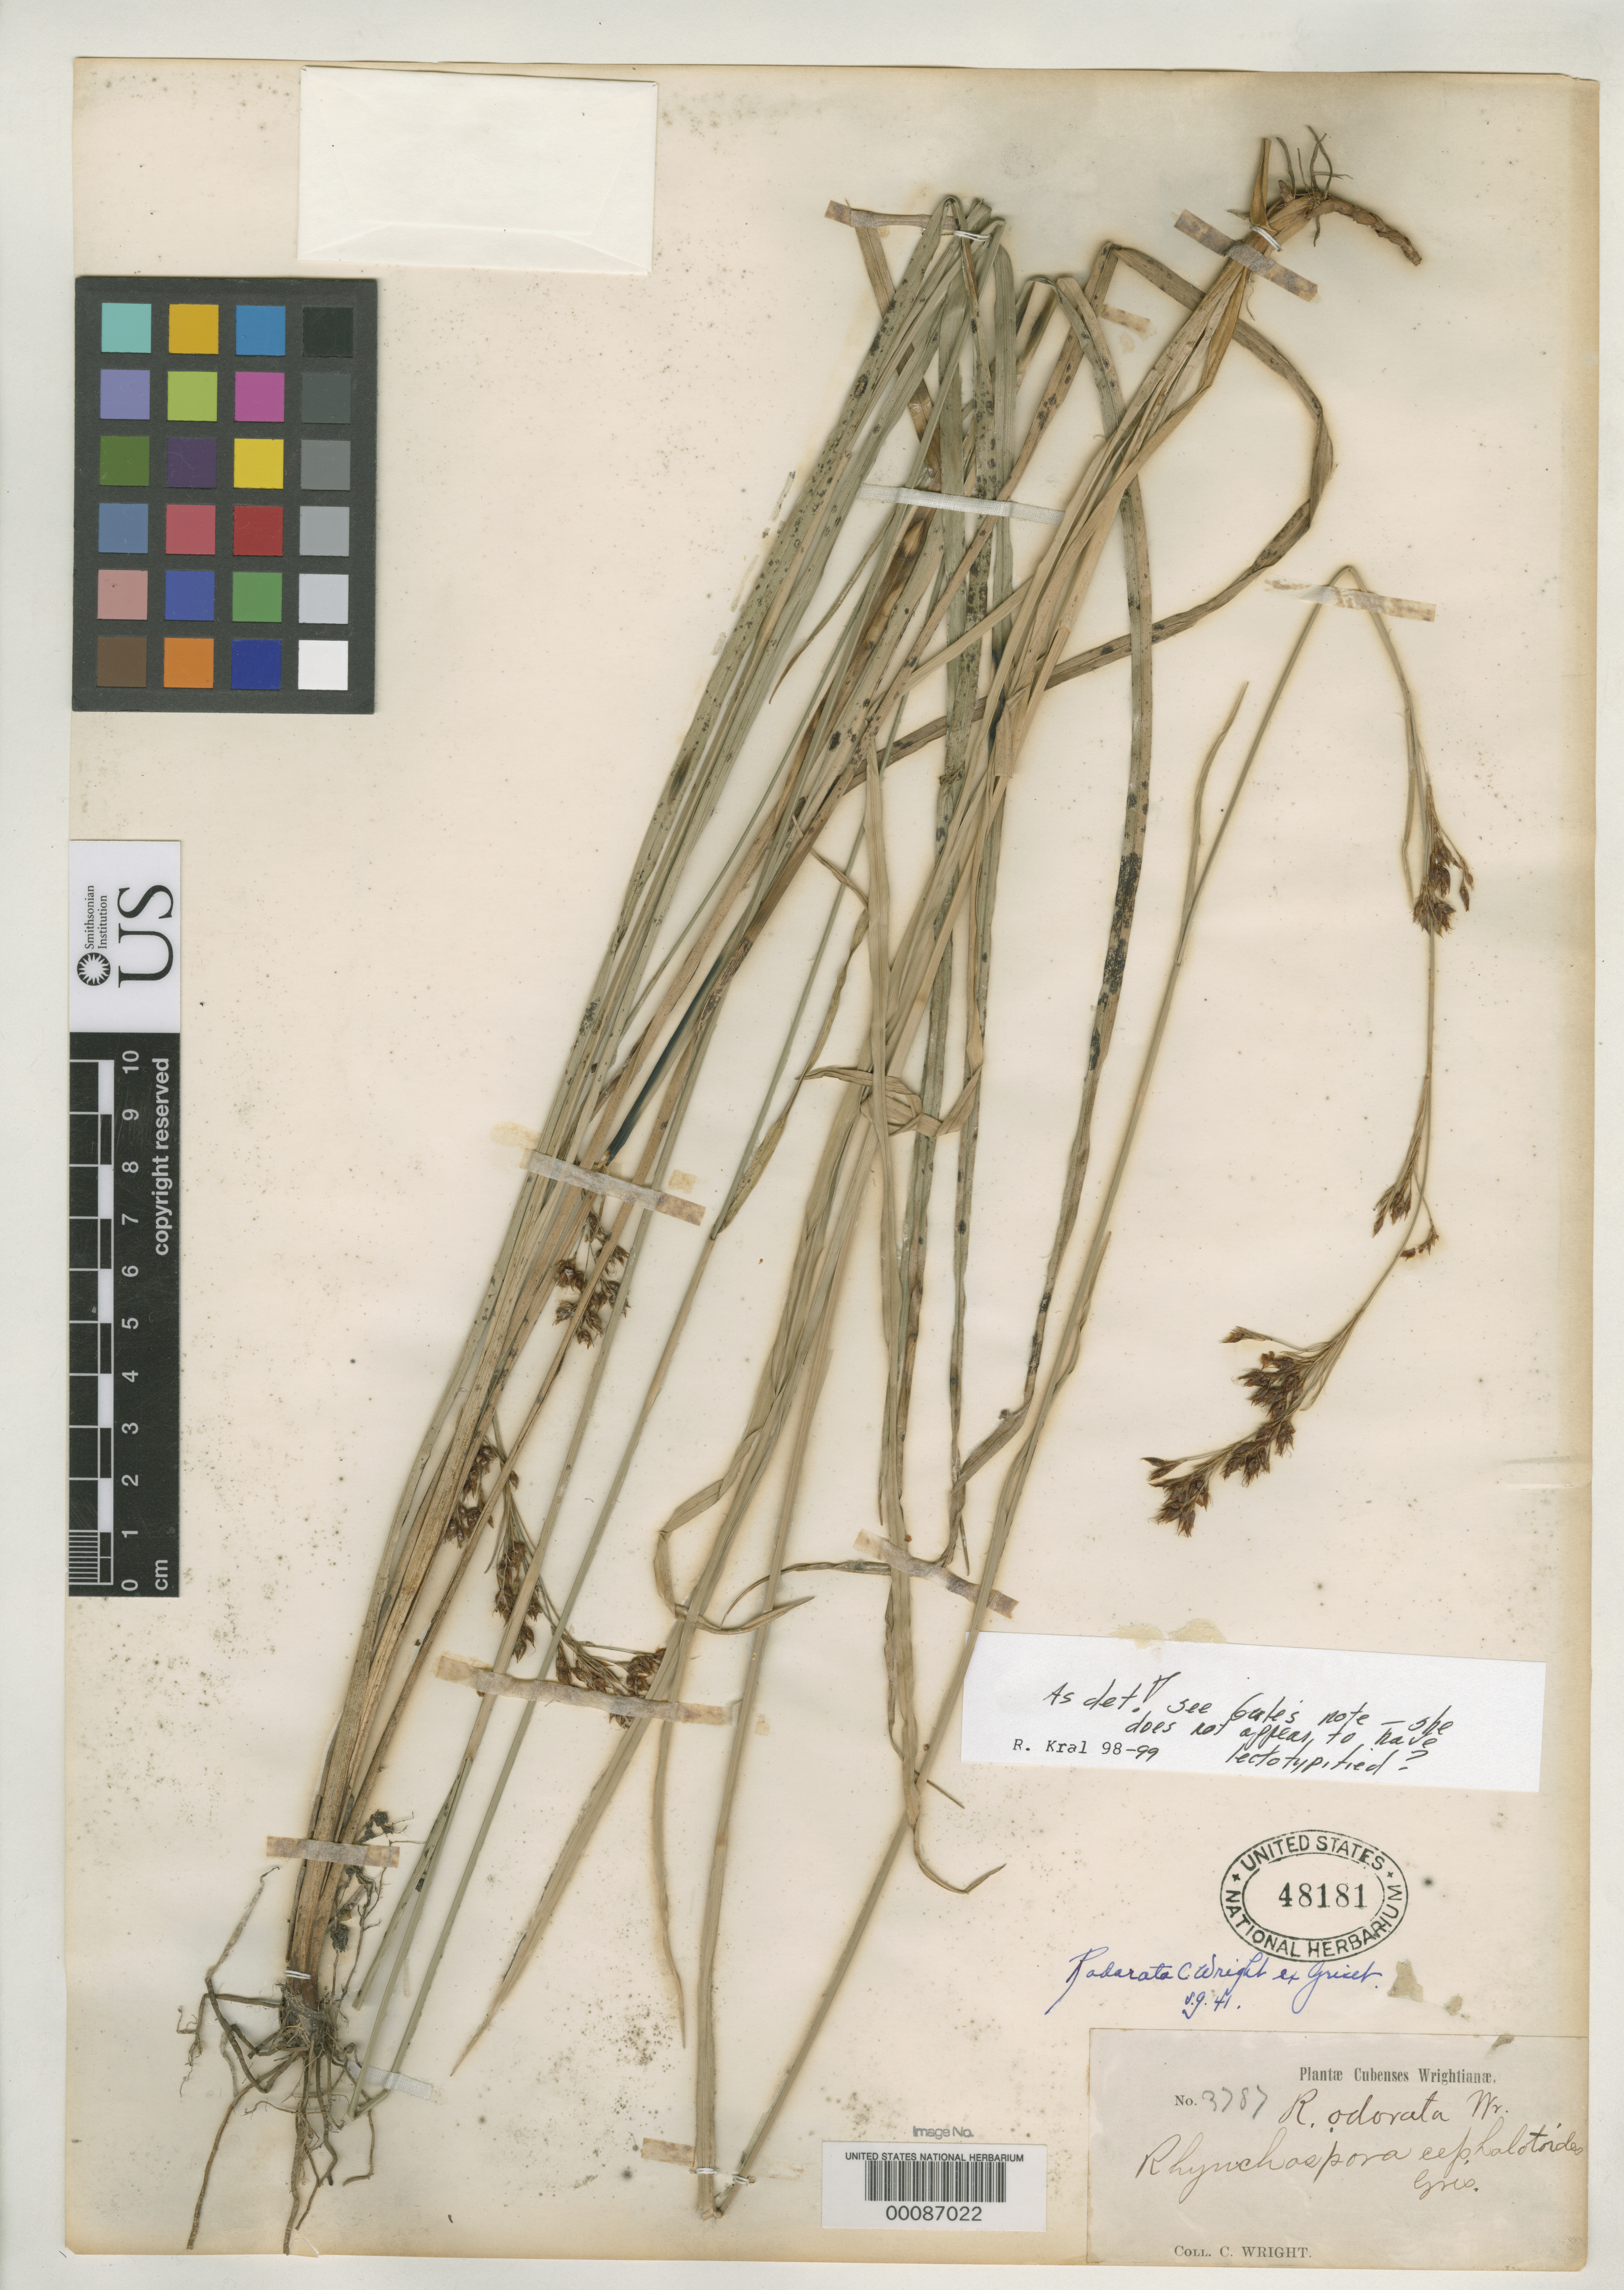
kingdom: Plantae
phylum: Tracheophyta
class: Liliopsida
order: Poales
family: Cyperaceae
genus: Rhynchospora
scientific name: Rhynchospora odorata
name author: C. Wright in Griseb.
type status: Isotype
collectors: C. Wright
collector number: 3787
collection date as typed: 1865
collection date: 1865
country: Cuba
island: Greater Antilles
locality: Near Hanabana.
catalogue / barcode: US 48181